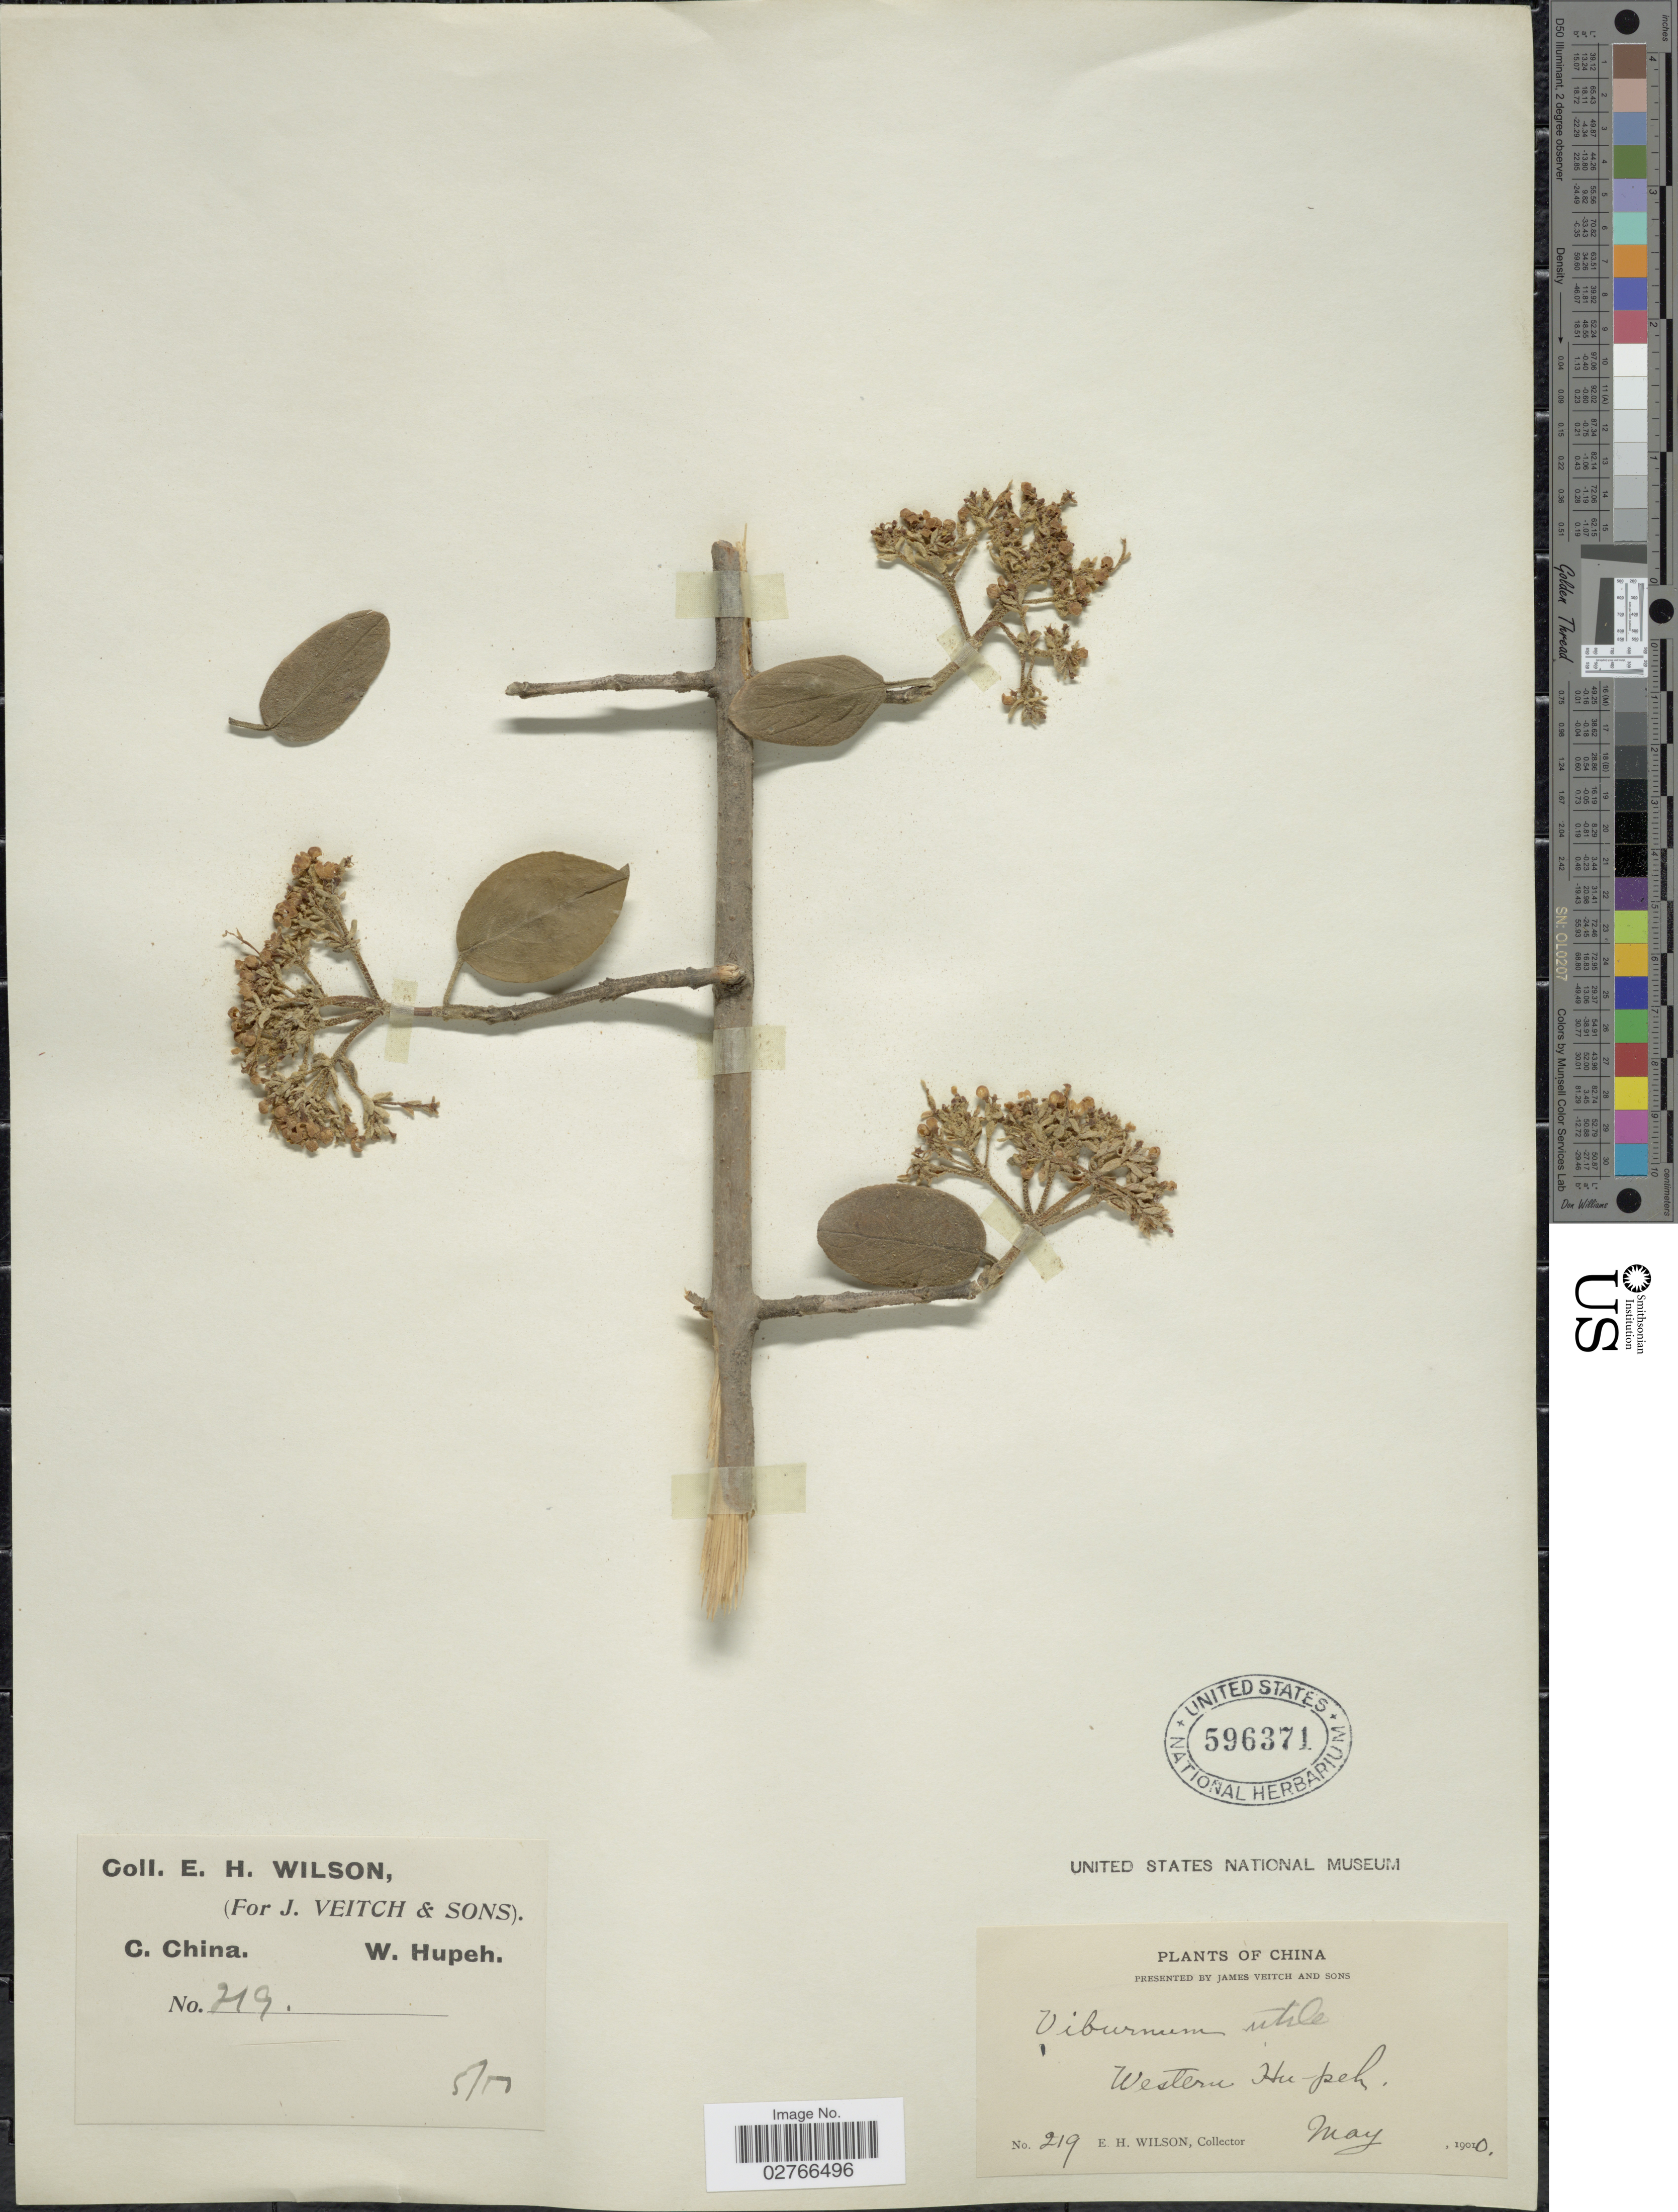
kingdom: Plantae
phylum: Tracheophyta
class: Magnoliopsida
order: Dipsacales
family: Viburnaceae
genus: Viburnum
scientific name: Viburnum utile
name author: Hemsl.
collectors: E. Wilson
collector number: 219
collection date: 1900-05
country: China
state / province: Hubei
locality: C. China, Western Hupeh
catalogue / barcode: US 596371